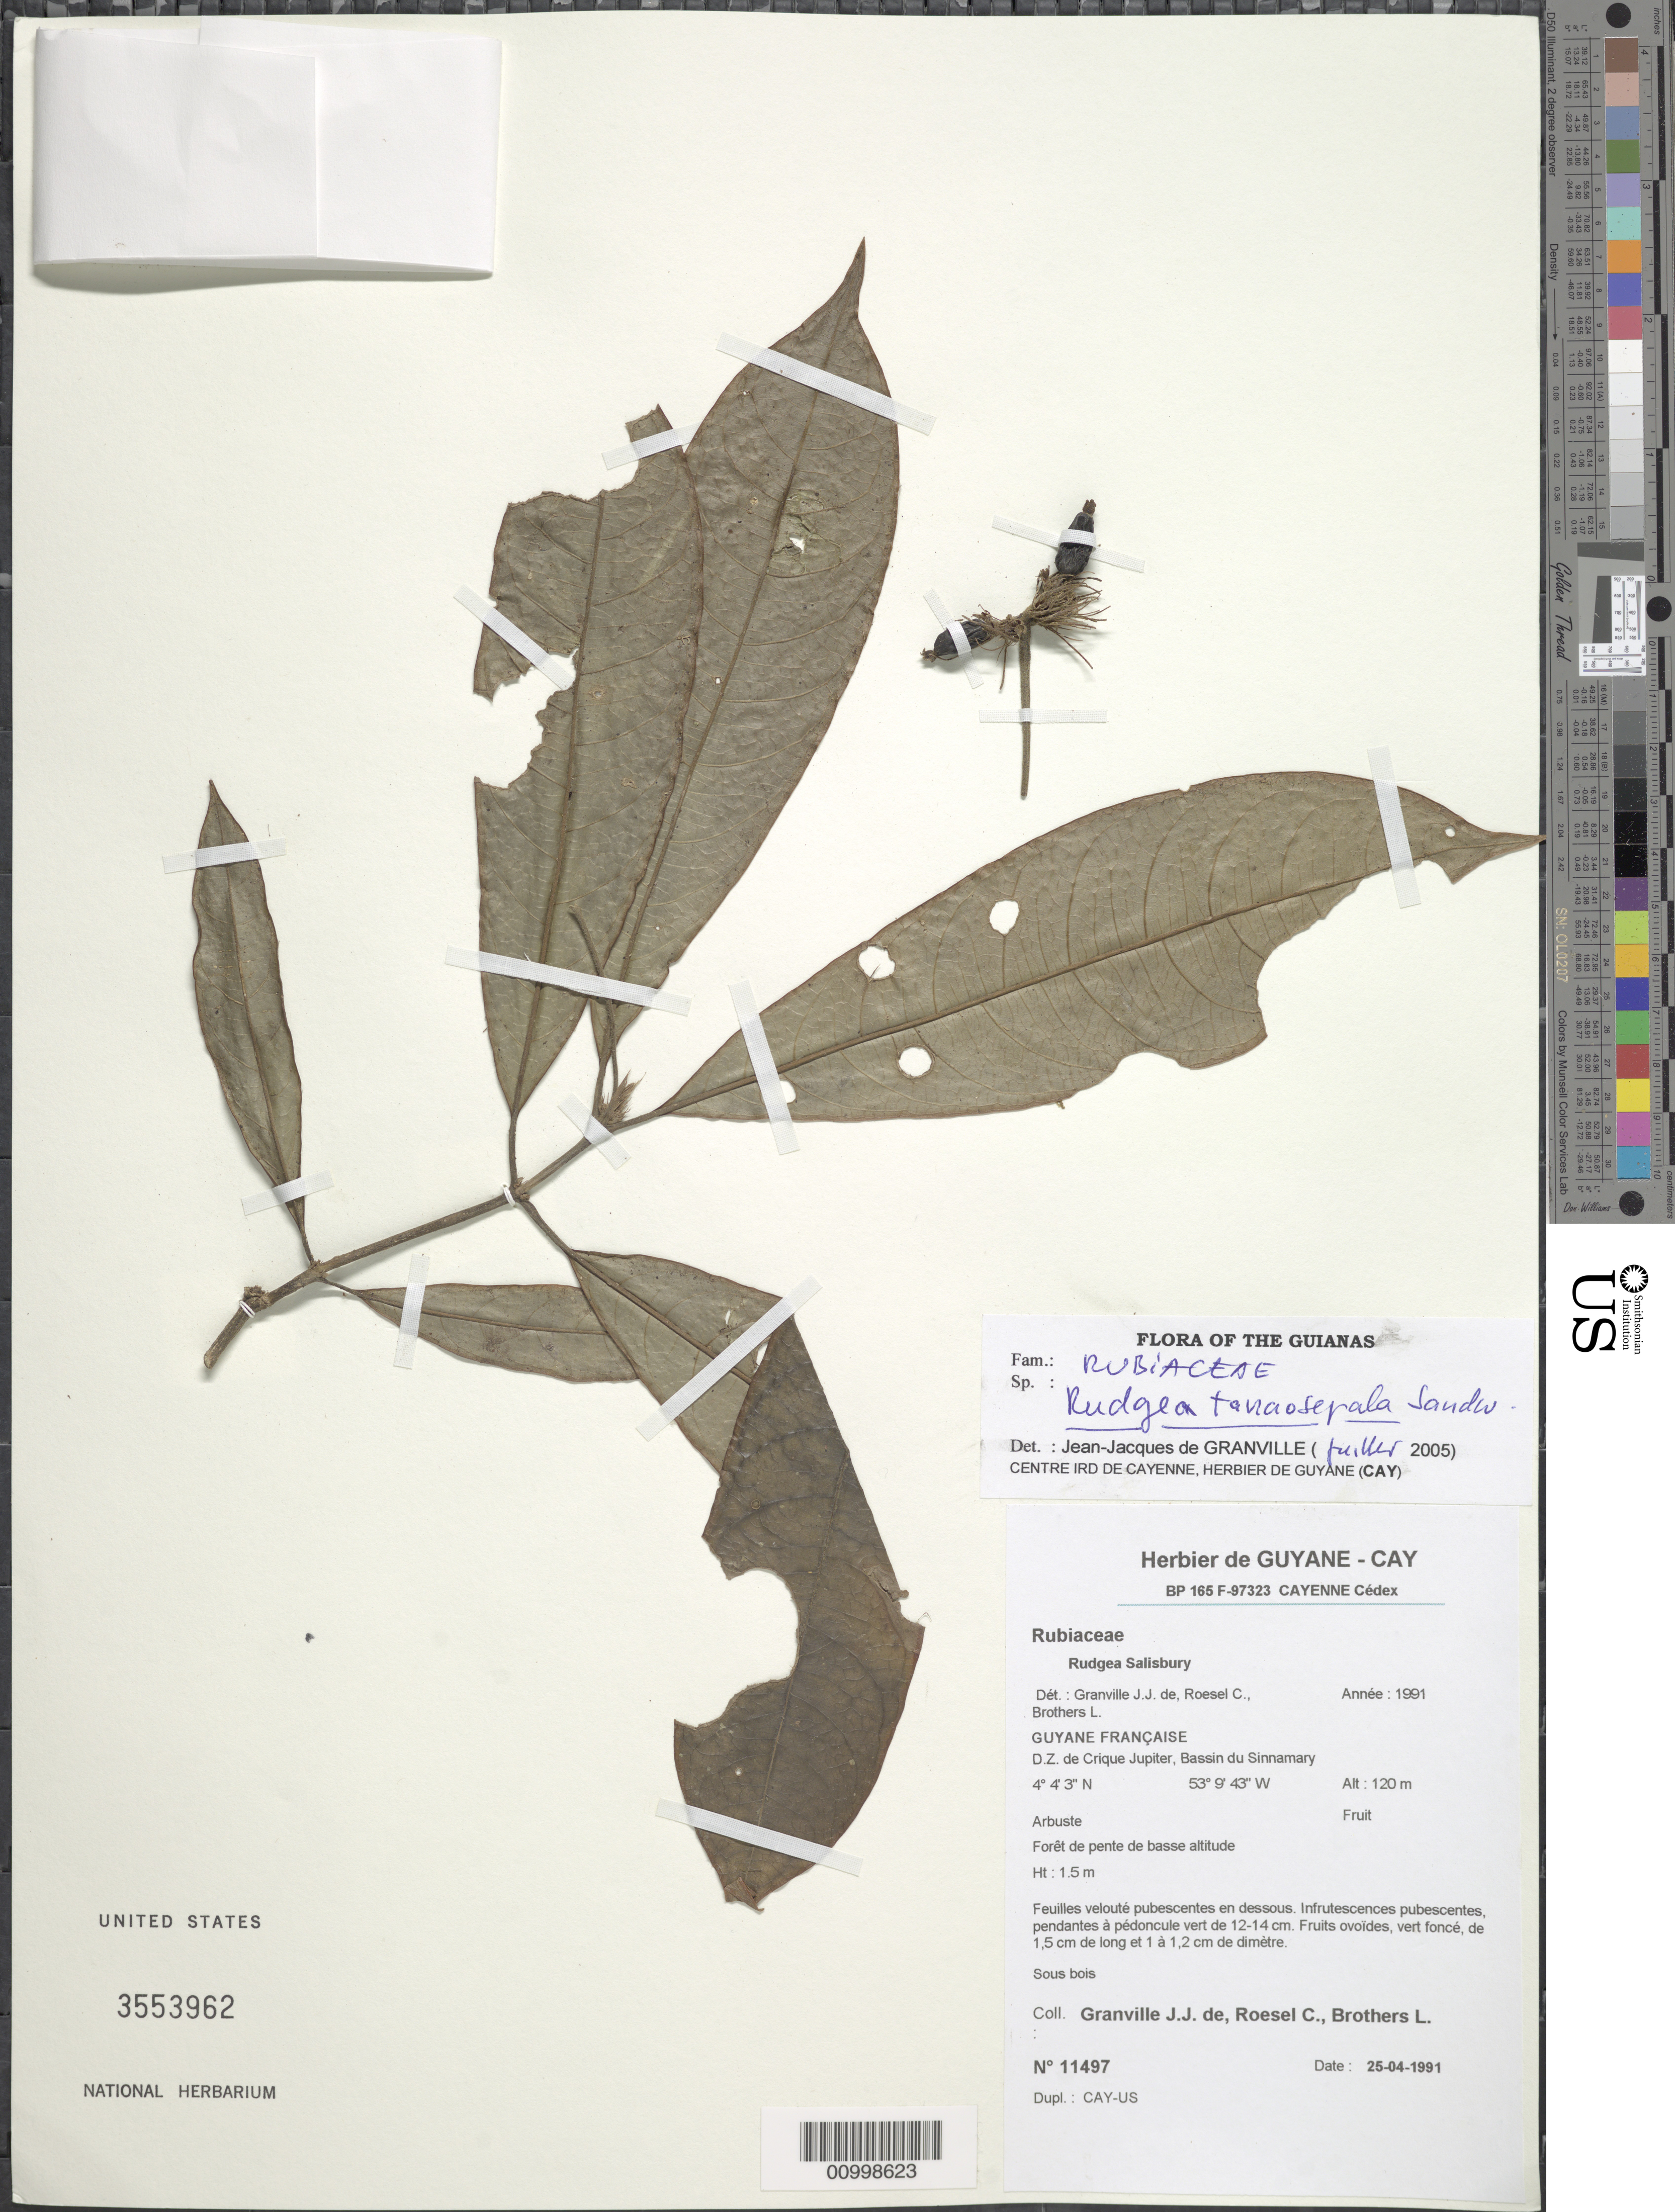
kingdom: Plantae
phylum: Tracheophyta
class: Magnoliopsida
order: Gentianales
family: Rubiaceae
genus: Rudgea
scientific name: Rudgea tanaosepala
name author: Sandwith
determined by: Granville, J. J. de, (CAY), Institut de Recherche pour le Developpement (IRD) (FRENCH GUIANA)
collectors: J.-J. de Granville, C. S. Roesel & L. Brothers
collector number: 11497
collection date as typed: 25-Apr-91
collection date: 1991-04-25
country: French Guiana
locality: D.Z. de Crique Jupiter, Bassin du Sinnamary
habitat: Foret de pente de basse altitude. Sous bois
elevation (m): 120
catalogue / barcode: US 3553962